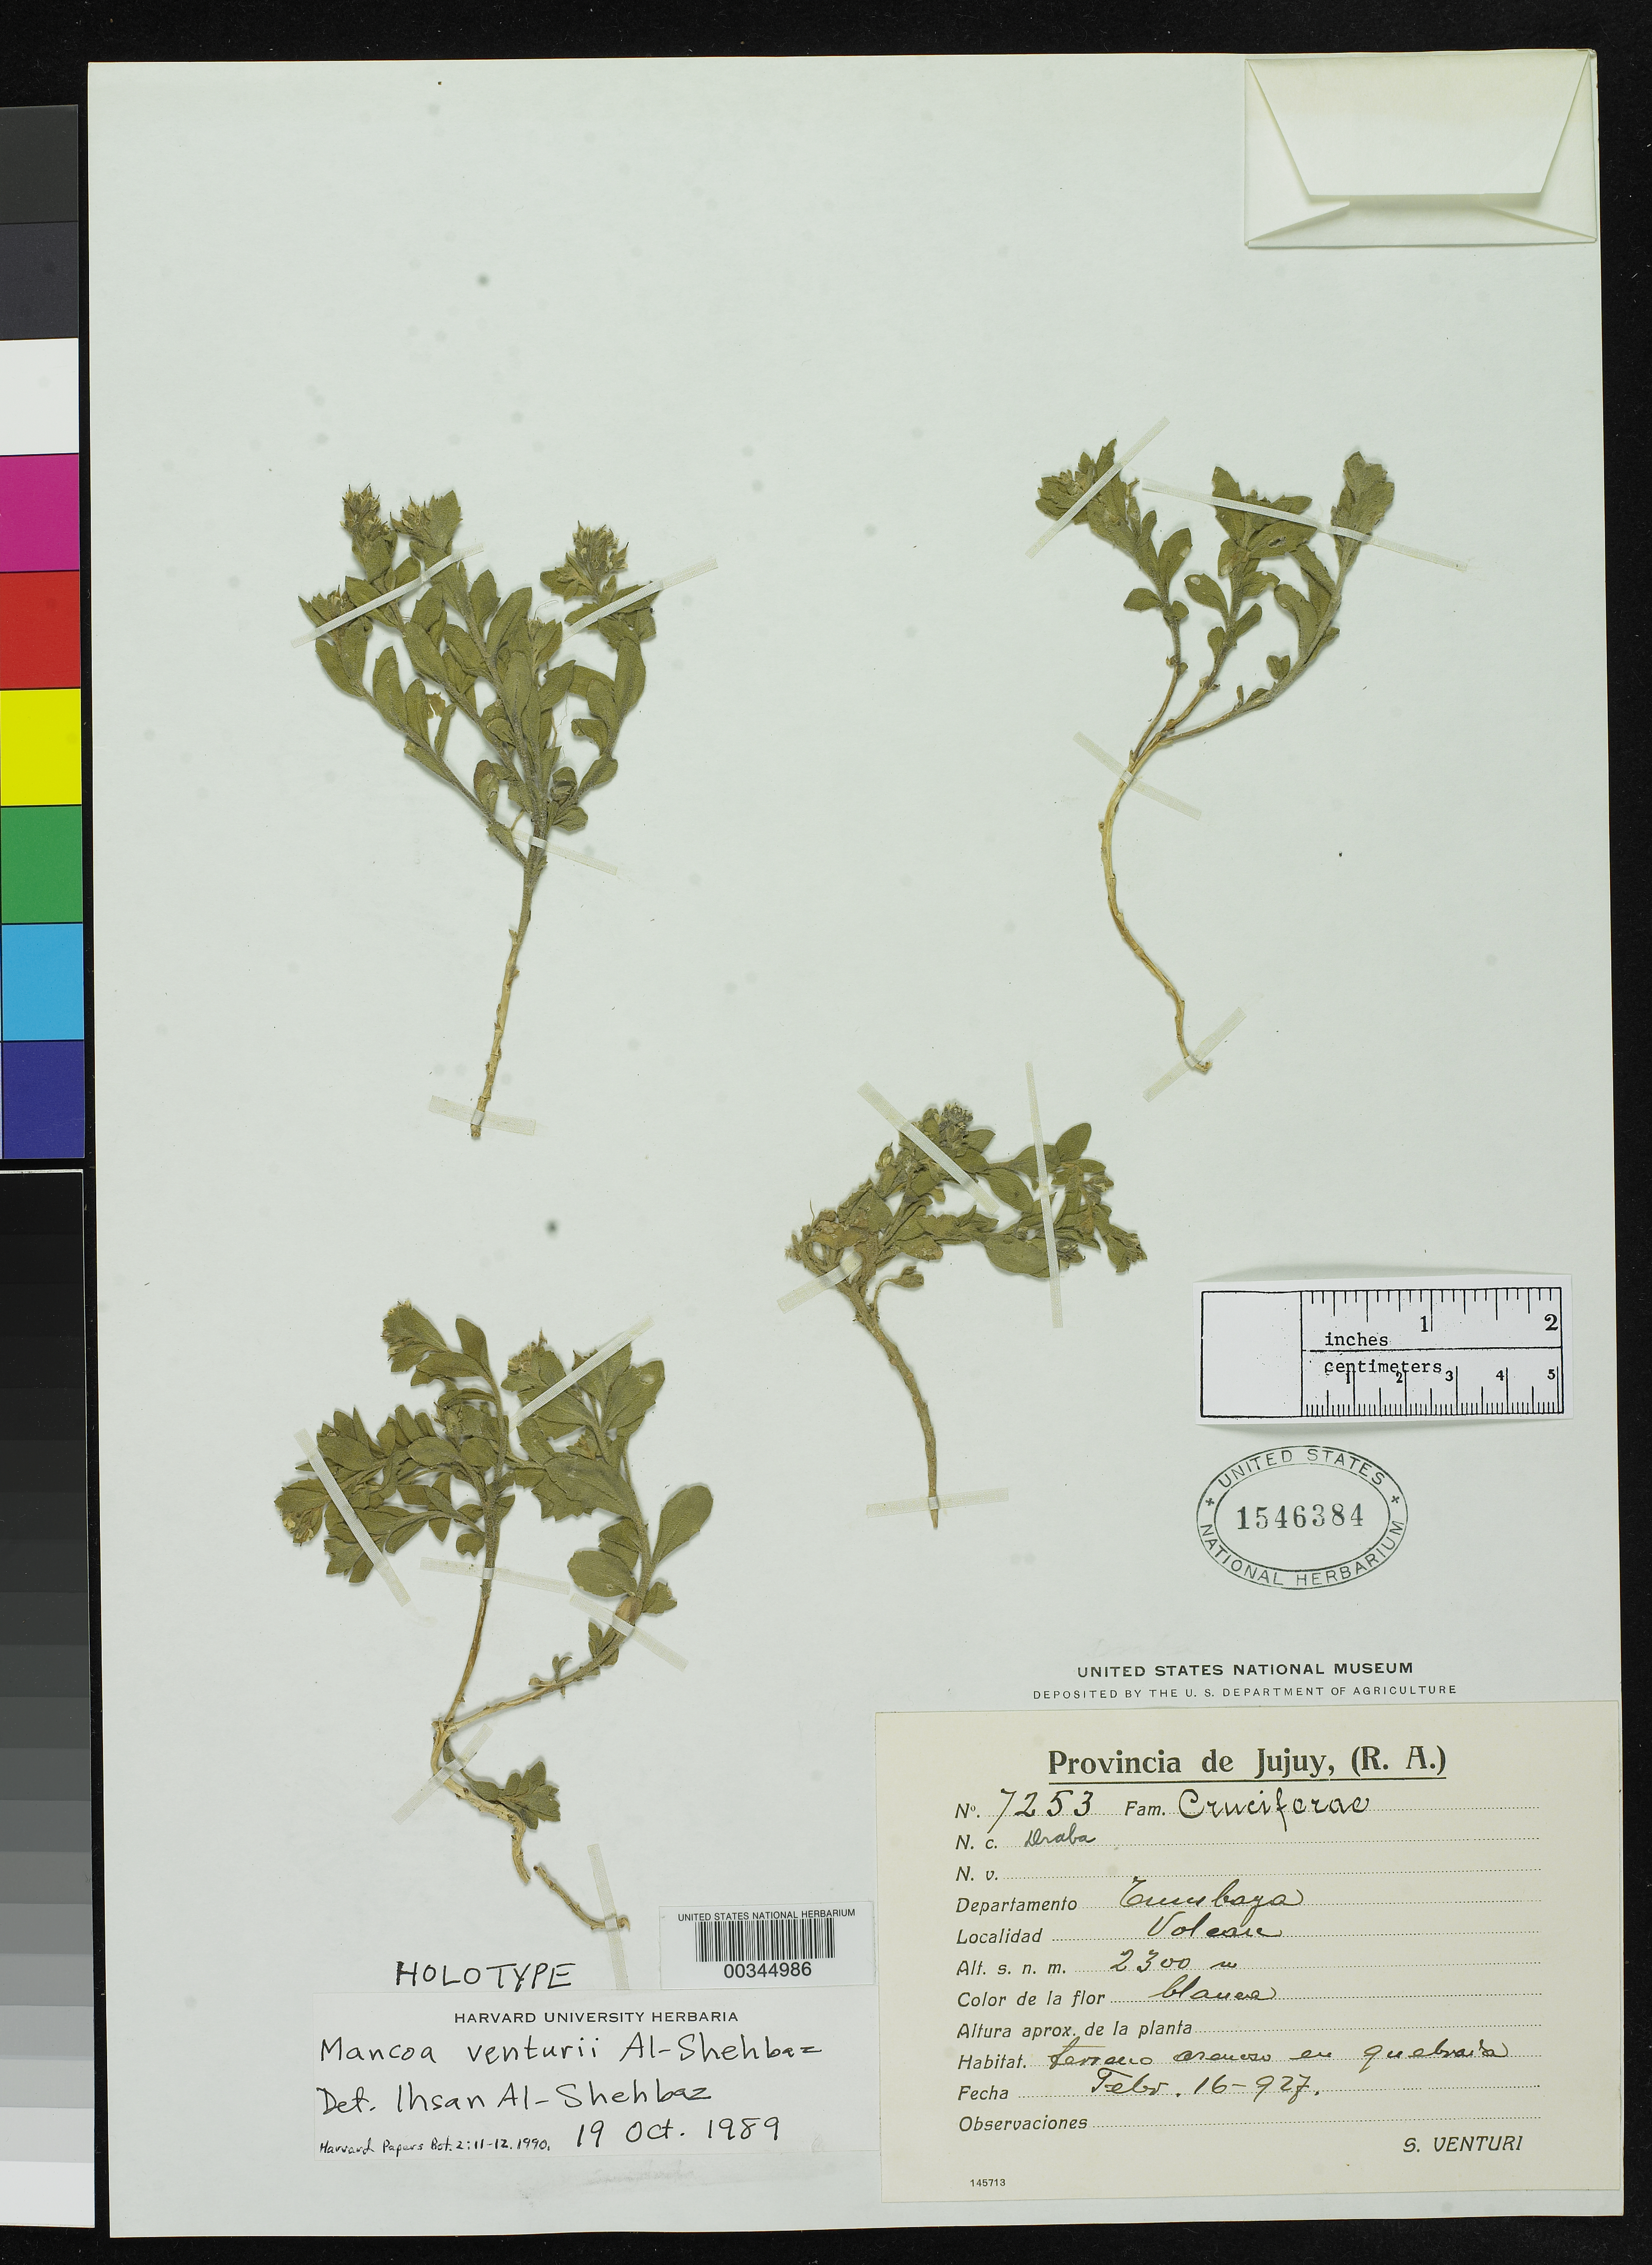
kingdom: Plantae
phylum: Tracheophyta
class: Magnoliopsida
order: Brassicales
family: Brassicaceae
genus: Mancoa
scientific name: Mancoa venturii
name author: Al-Shehbaz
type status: Holotype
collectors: S. Venturi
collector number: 7253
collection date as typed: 16 Feb 1927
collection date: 1927-02-16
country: Argentina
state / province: Jujuy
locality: Volare.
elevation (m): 2300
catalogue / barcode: US 1546384